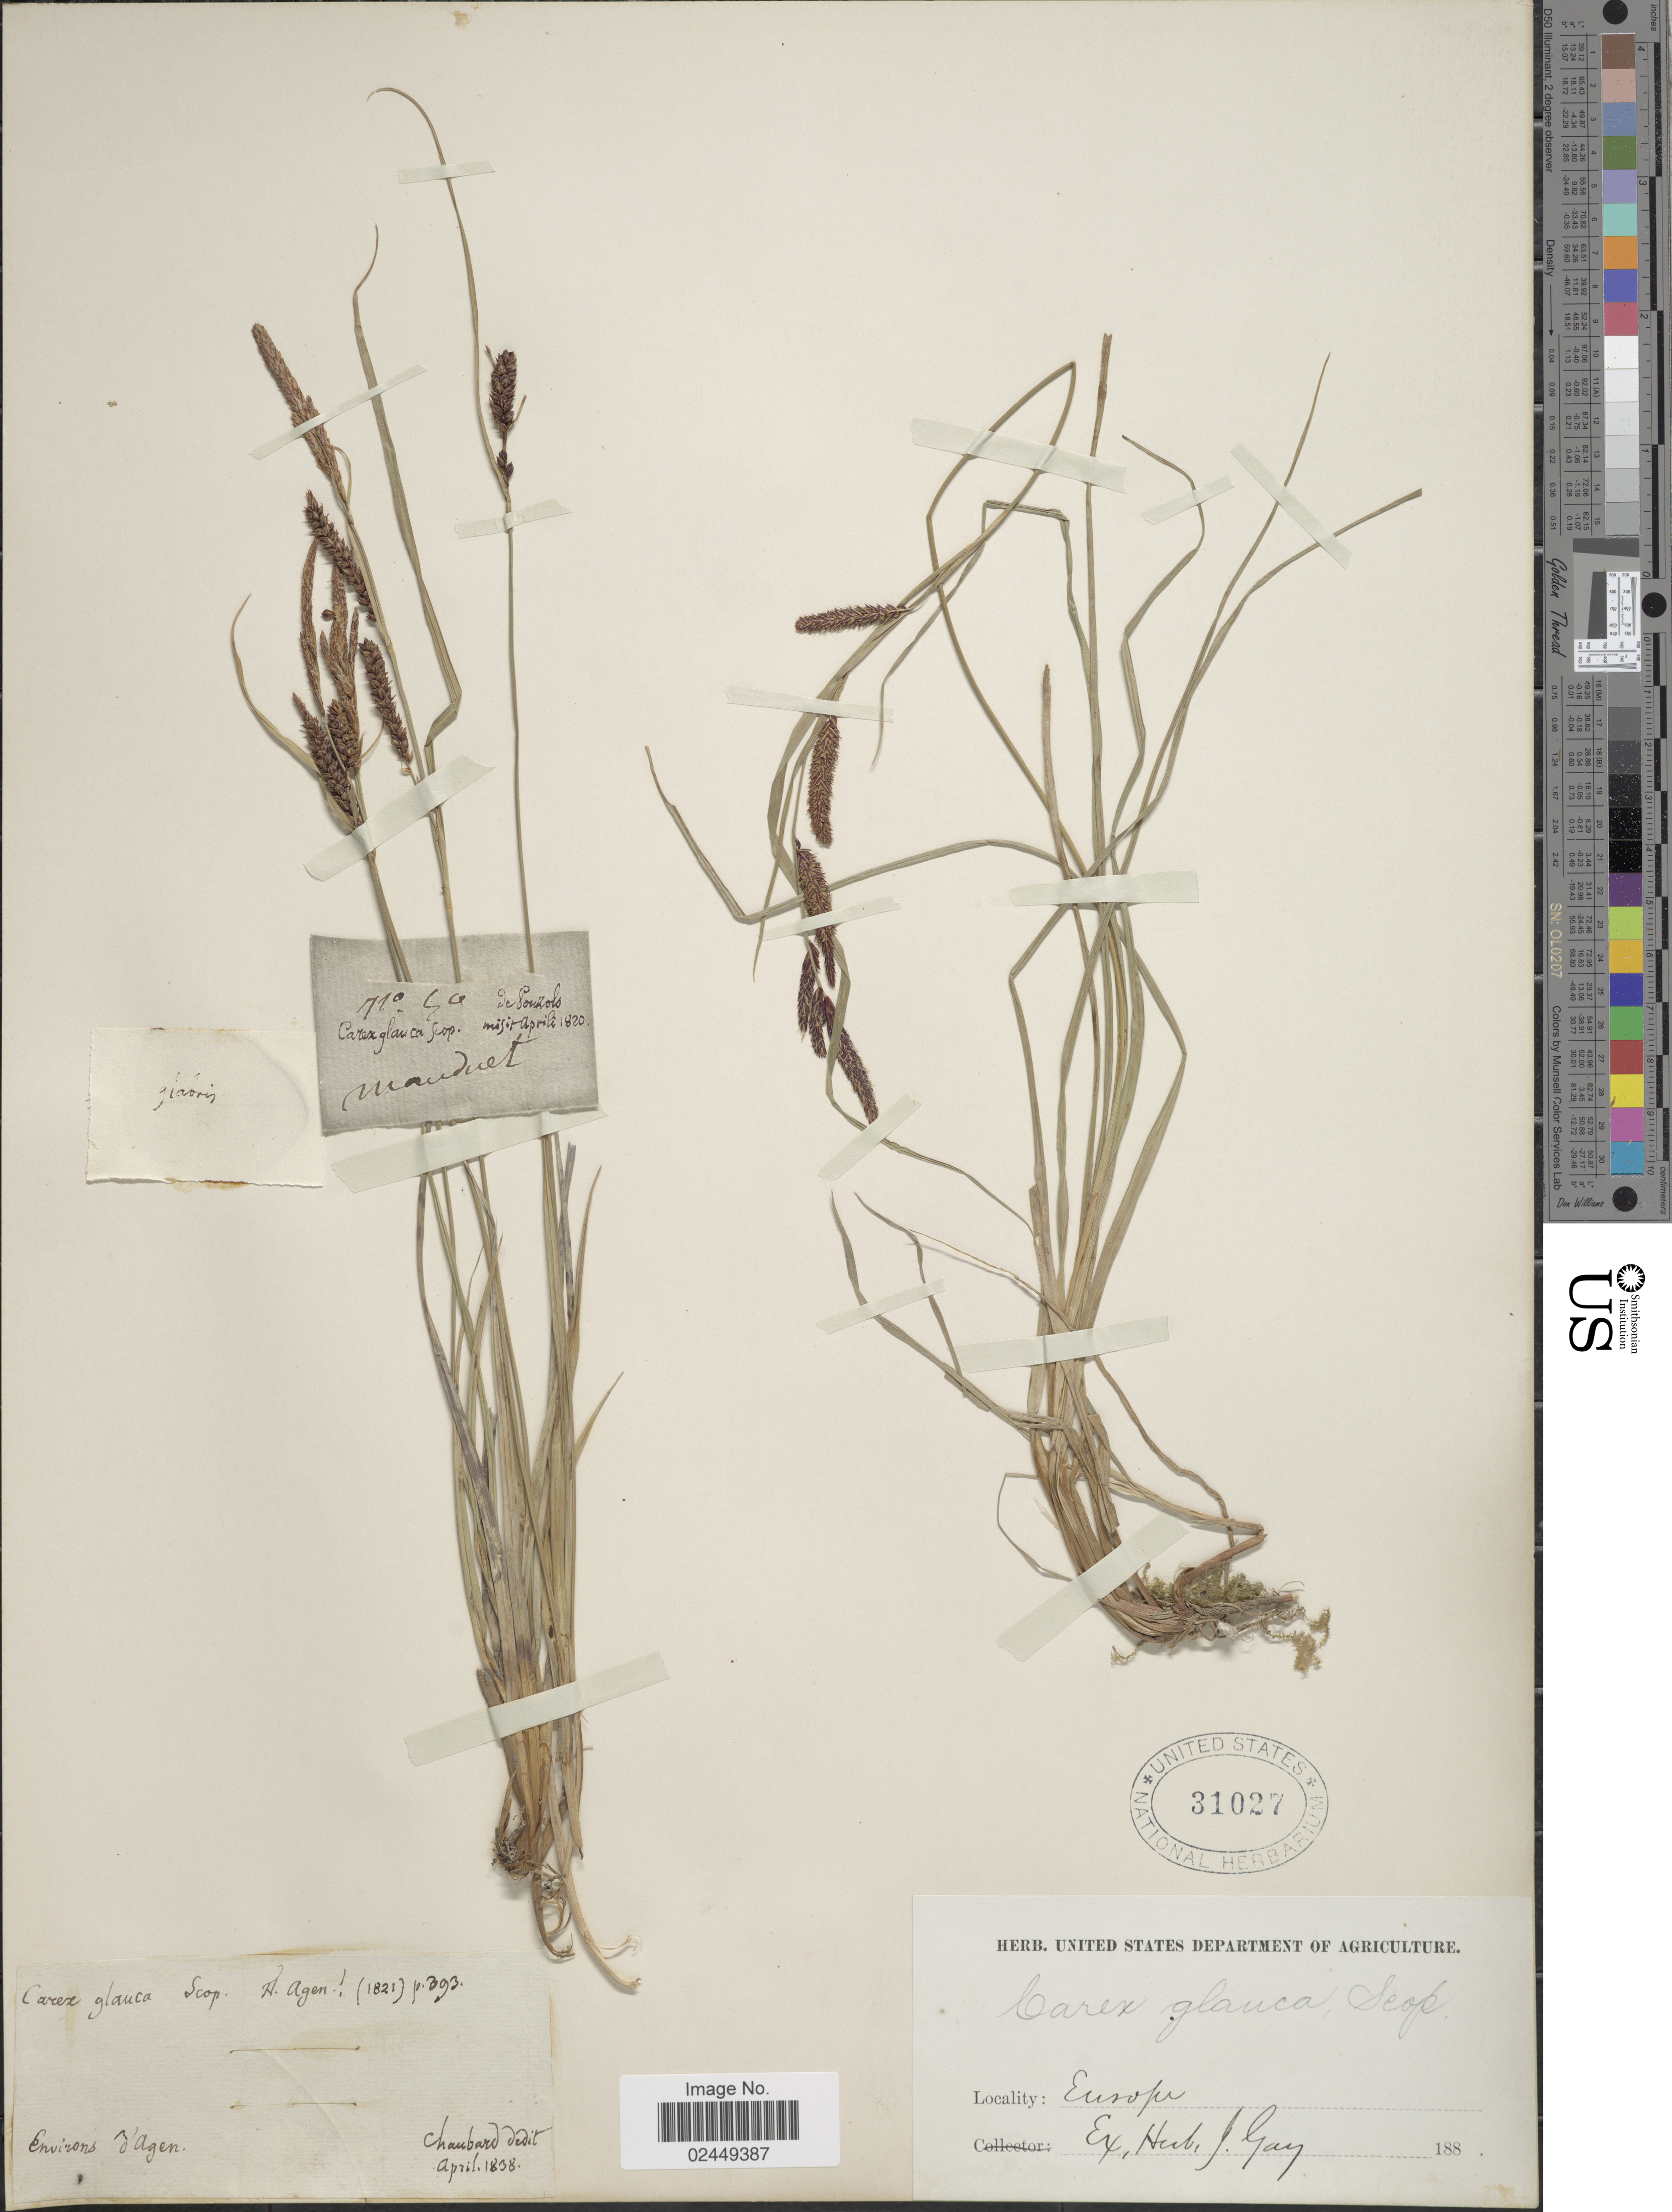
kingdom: Plantae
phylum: Tracheophyta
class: Liliopsida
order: Poales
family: Cyperaceae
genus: Carex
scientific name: Carex flacca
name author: Schreb.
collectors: Chaubard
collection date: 1838-04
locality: Europe, Environs d'Agen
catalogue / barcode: US 31027